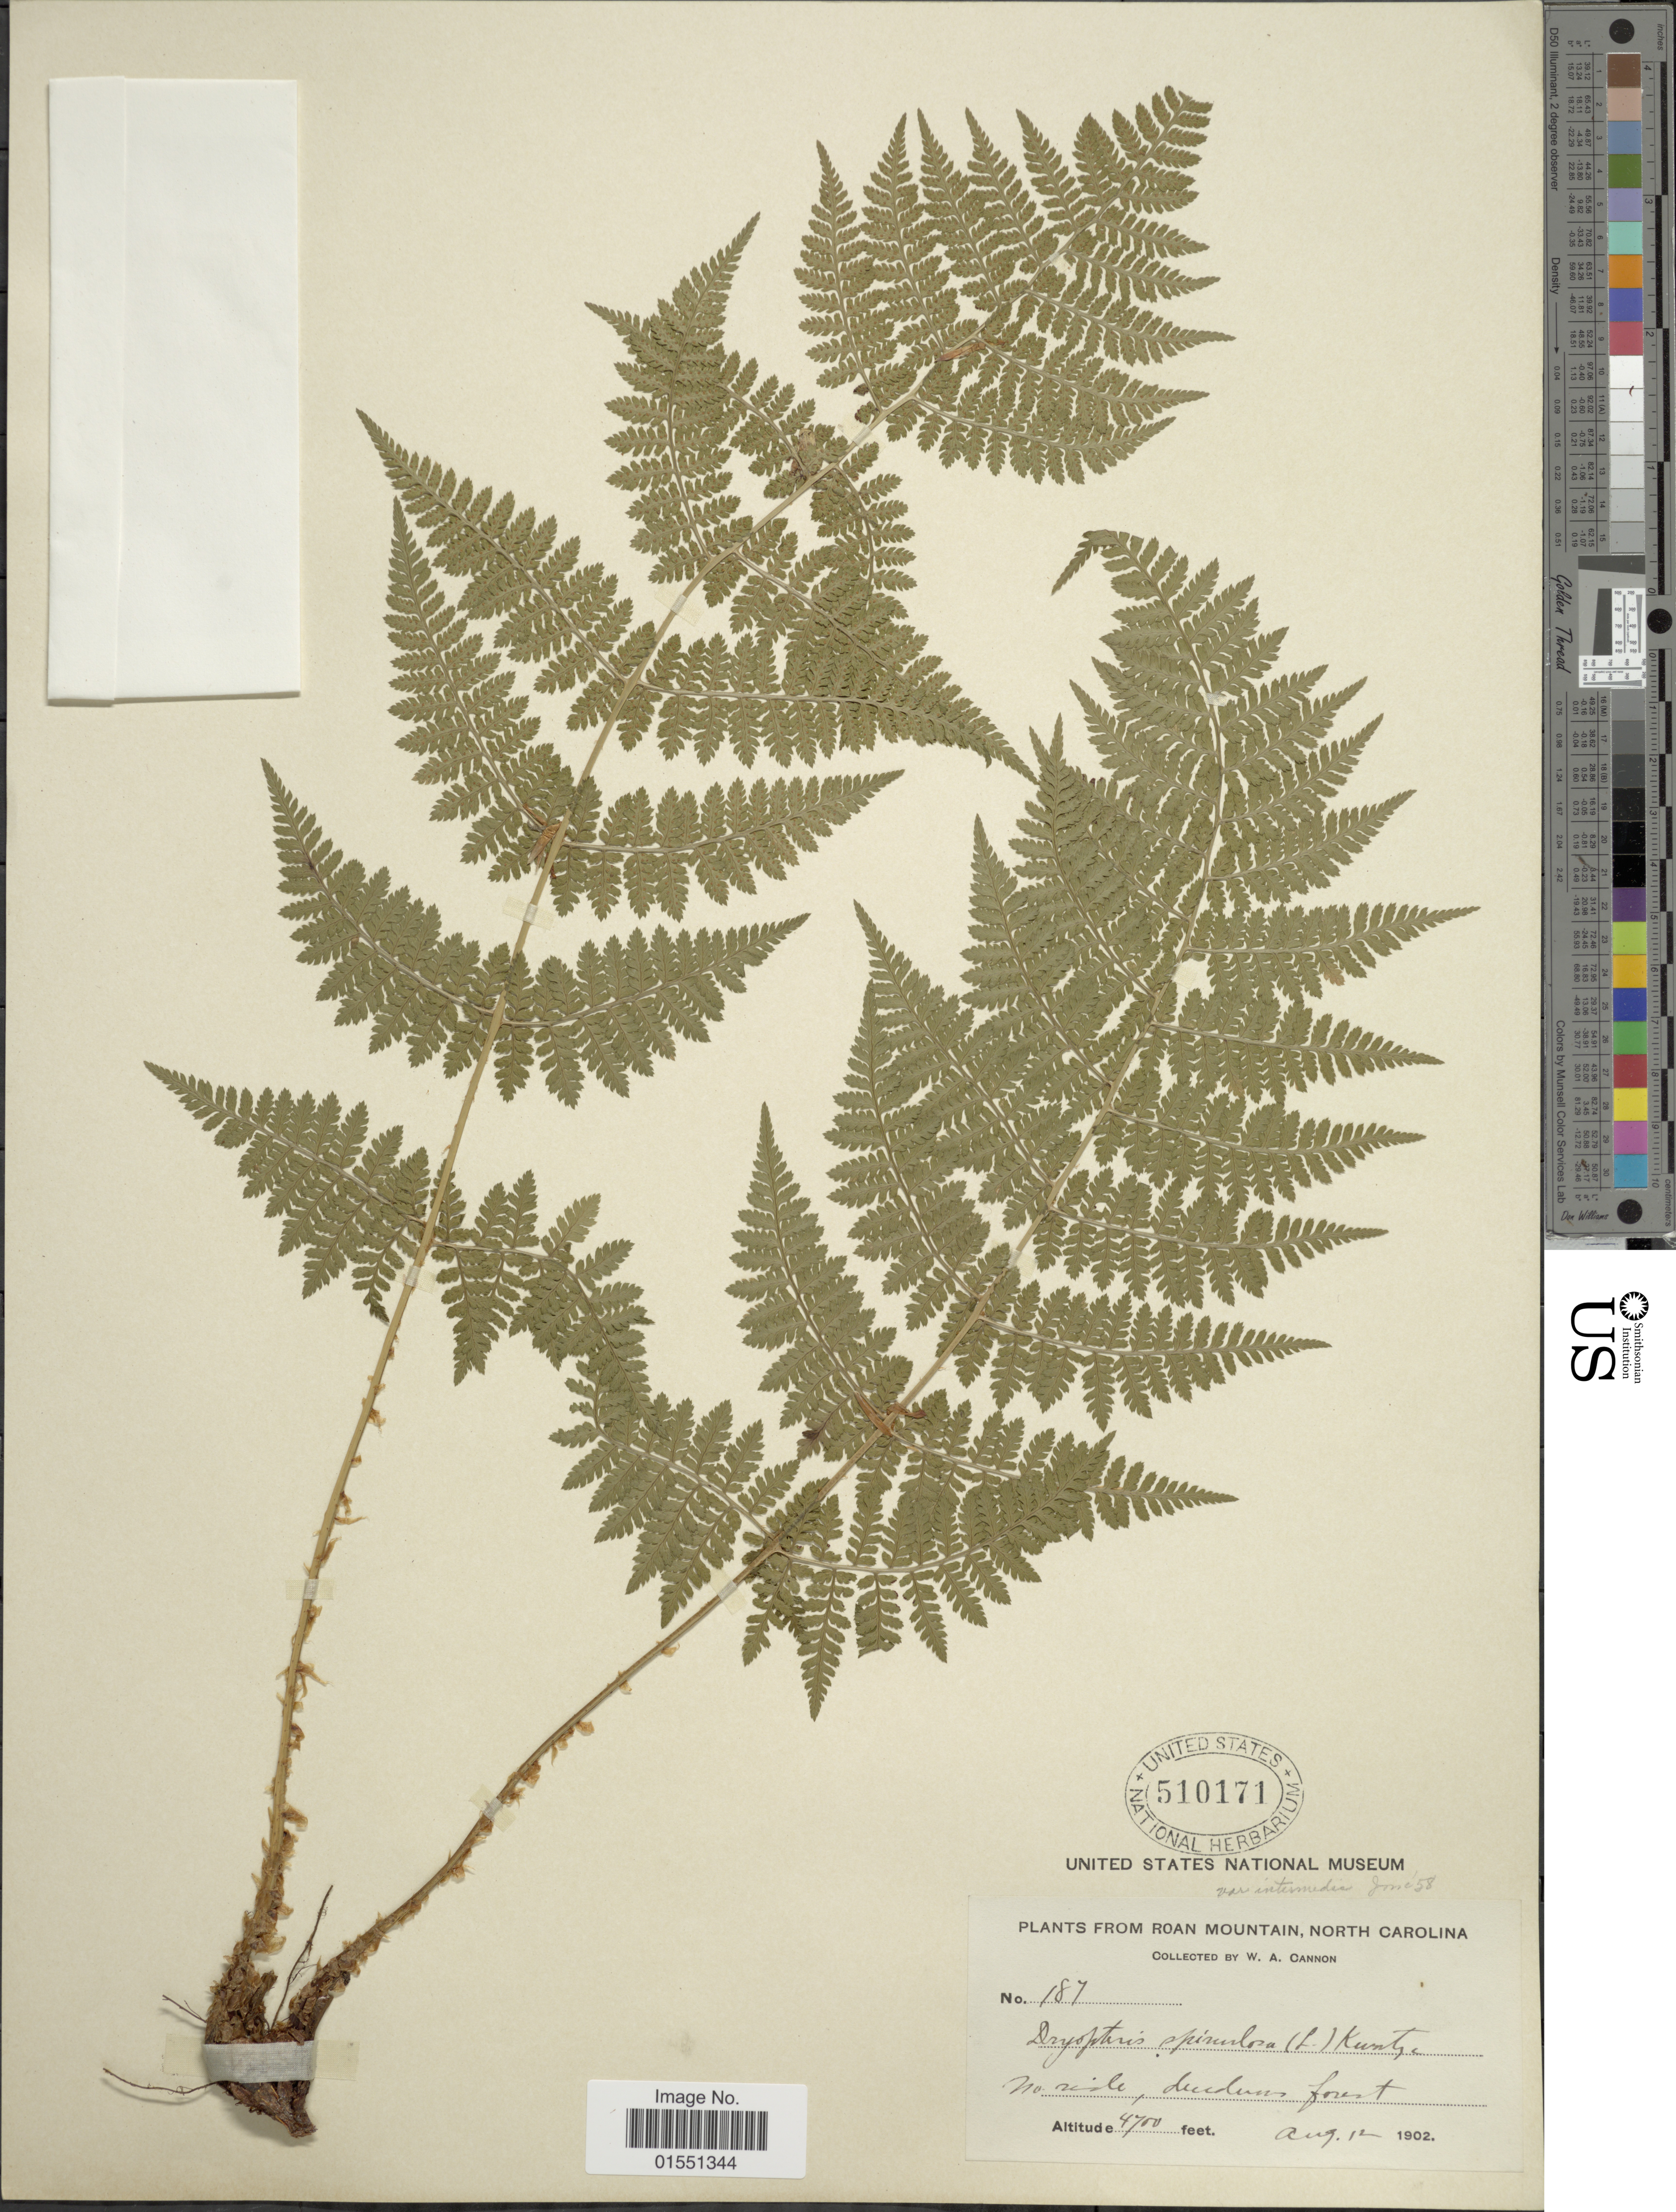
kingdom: Plantae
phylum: Tracheophyta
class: Polypodiopsida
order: Polypodiales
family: Dryopteridaceae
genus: Dryopteris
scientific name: Dryopteris intermedia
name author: (Muhl.) A. Gray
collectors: W. Cannon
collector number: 187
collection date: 1902-08-12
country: United States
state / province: North Carolina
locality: Roan Mountain. No. side, deciduous forest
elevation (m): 1433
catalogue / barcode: US 510171